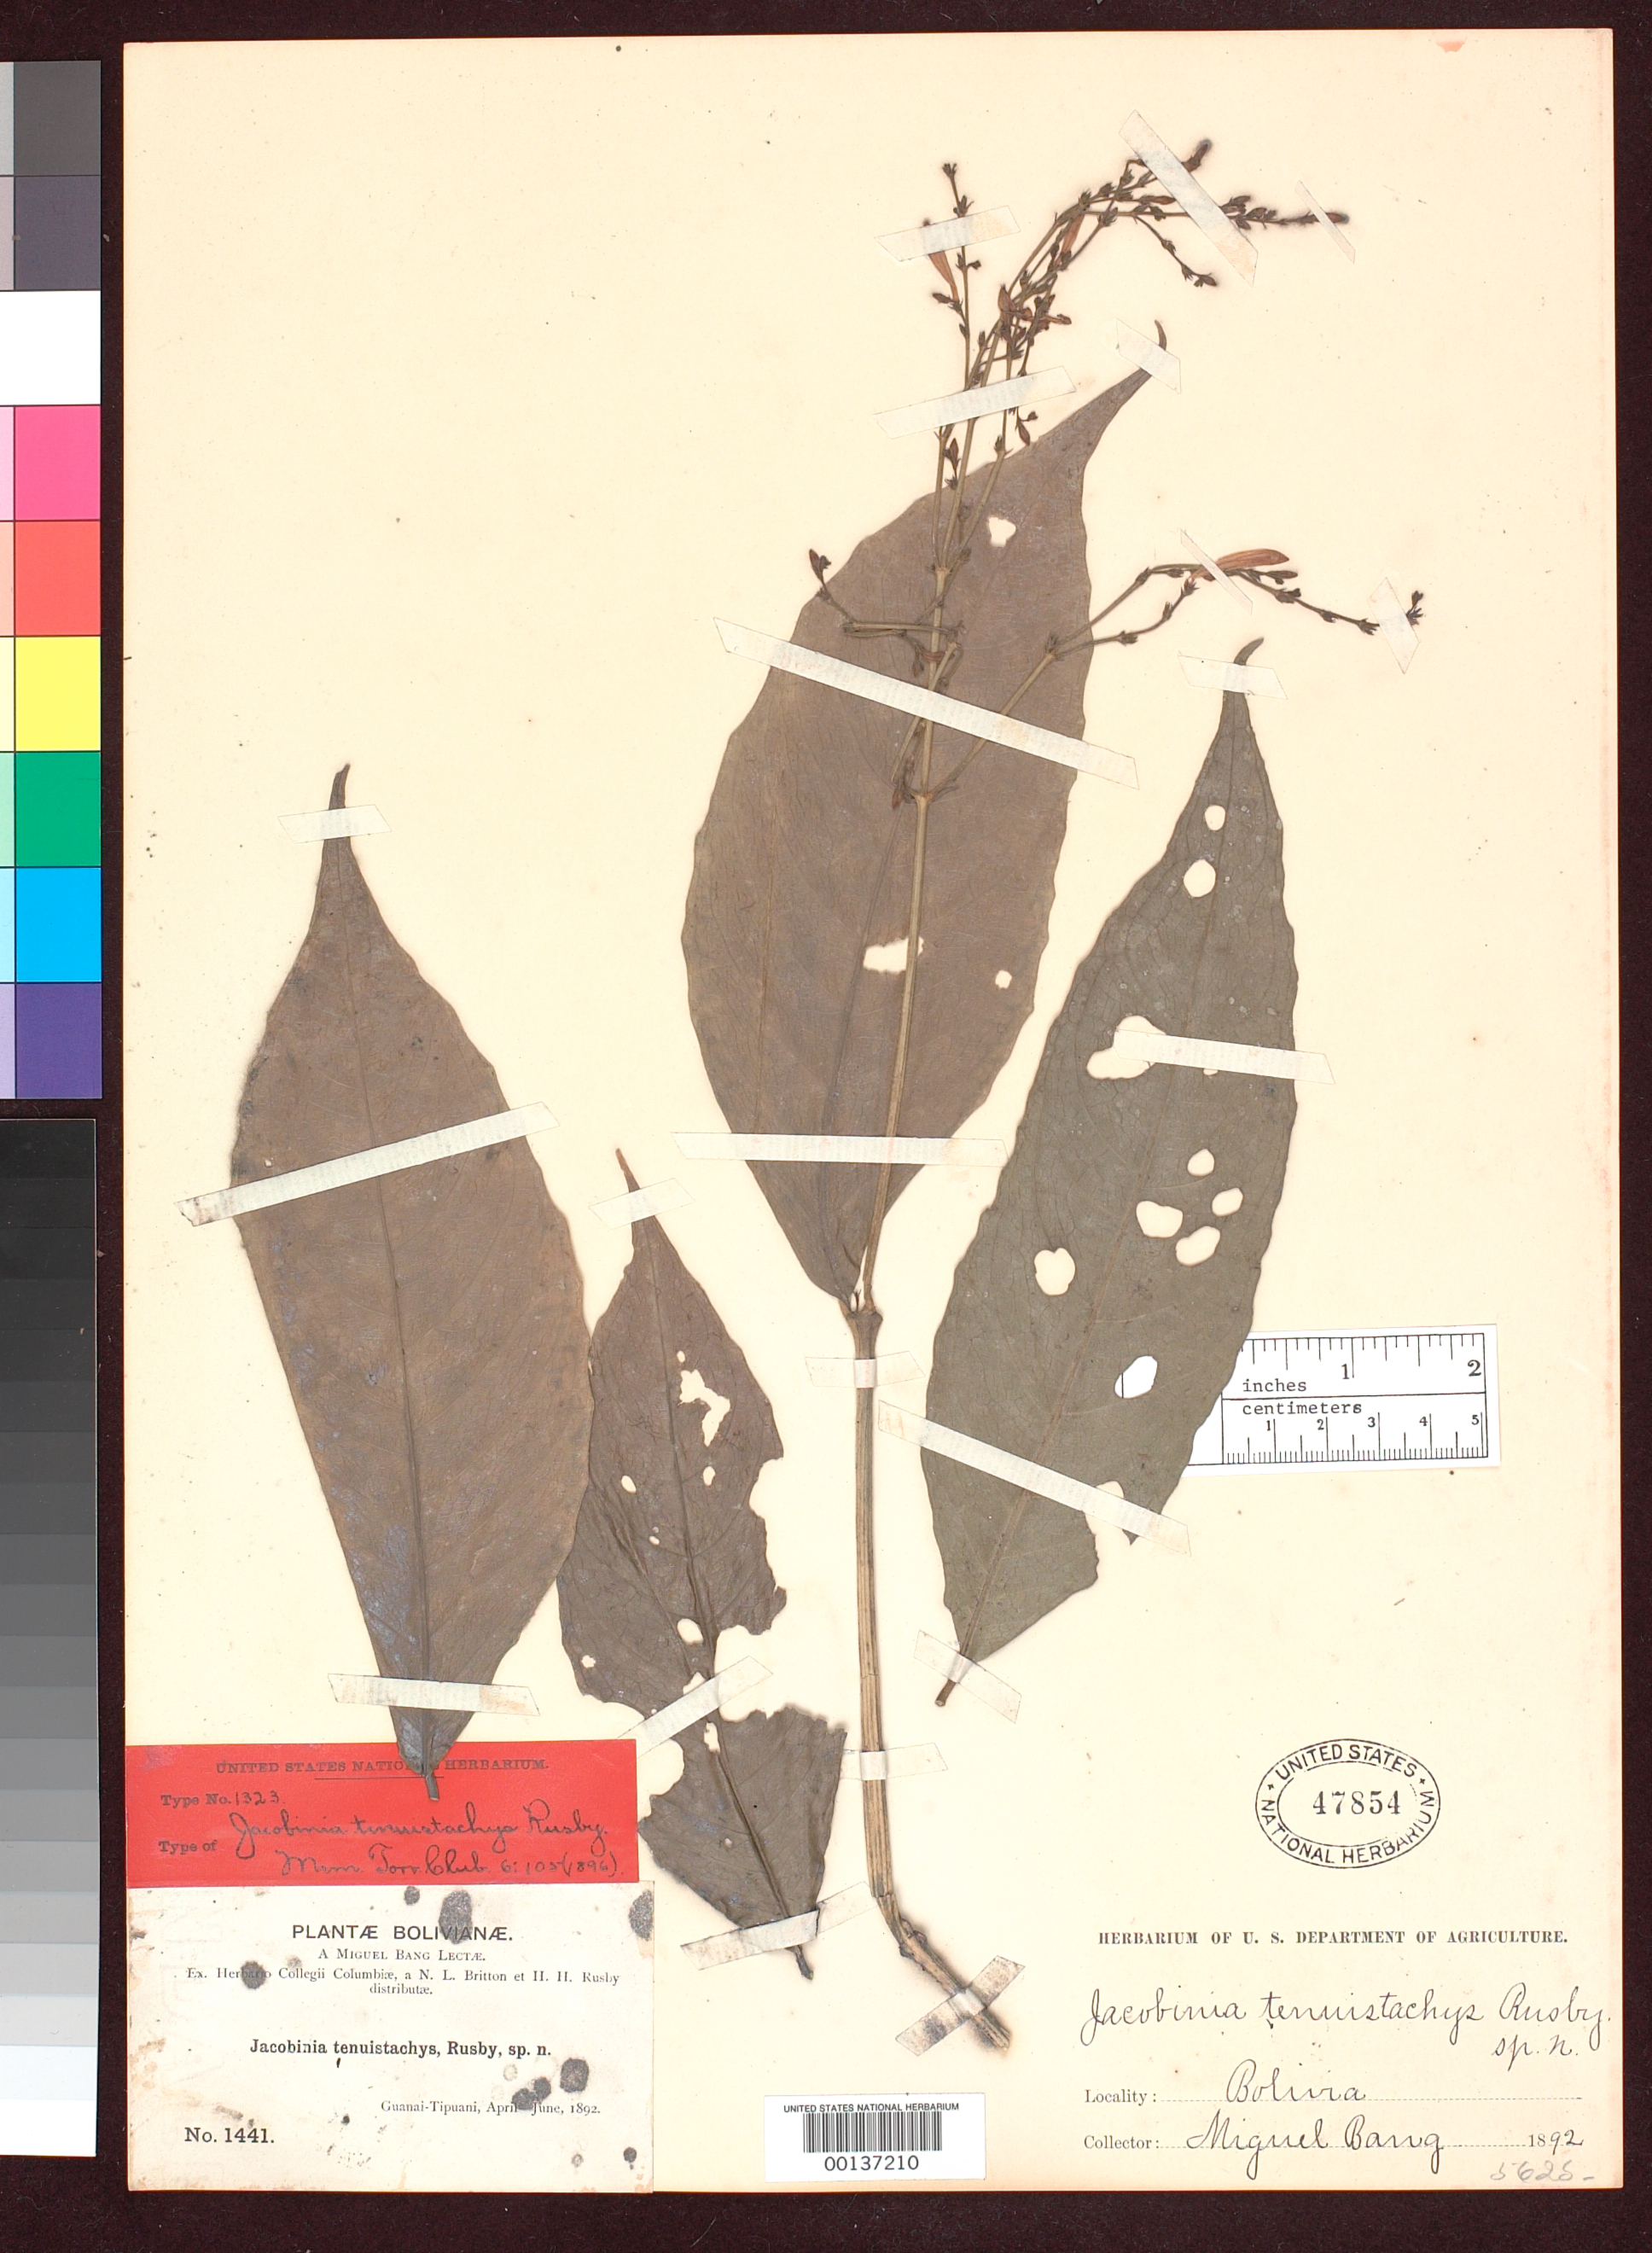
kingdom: Plantae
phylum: Tracheophyta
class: Magnoliopsida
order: Lamiales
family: Acanthaceae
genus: Jacobinia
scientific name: Jacobinia tenuistachys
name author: Rusby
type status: Isotype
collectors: M. Bang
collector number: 1441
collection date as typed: Apr 1892 to -- Jun 1892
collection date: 1892-04/1892-06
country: Bolivia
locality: Between Guanai and Tipuani.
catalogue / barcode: US 47854